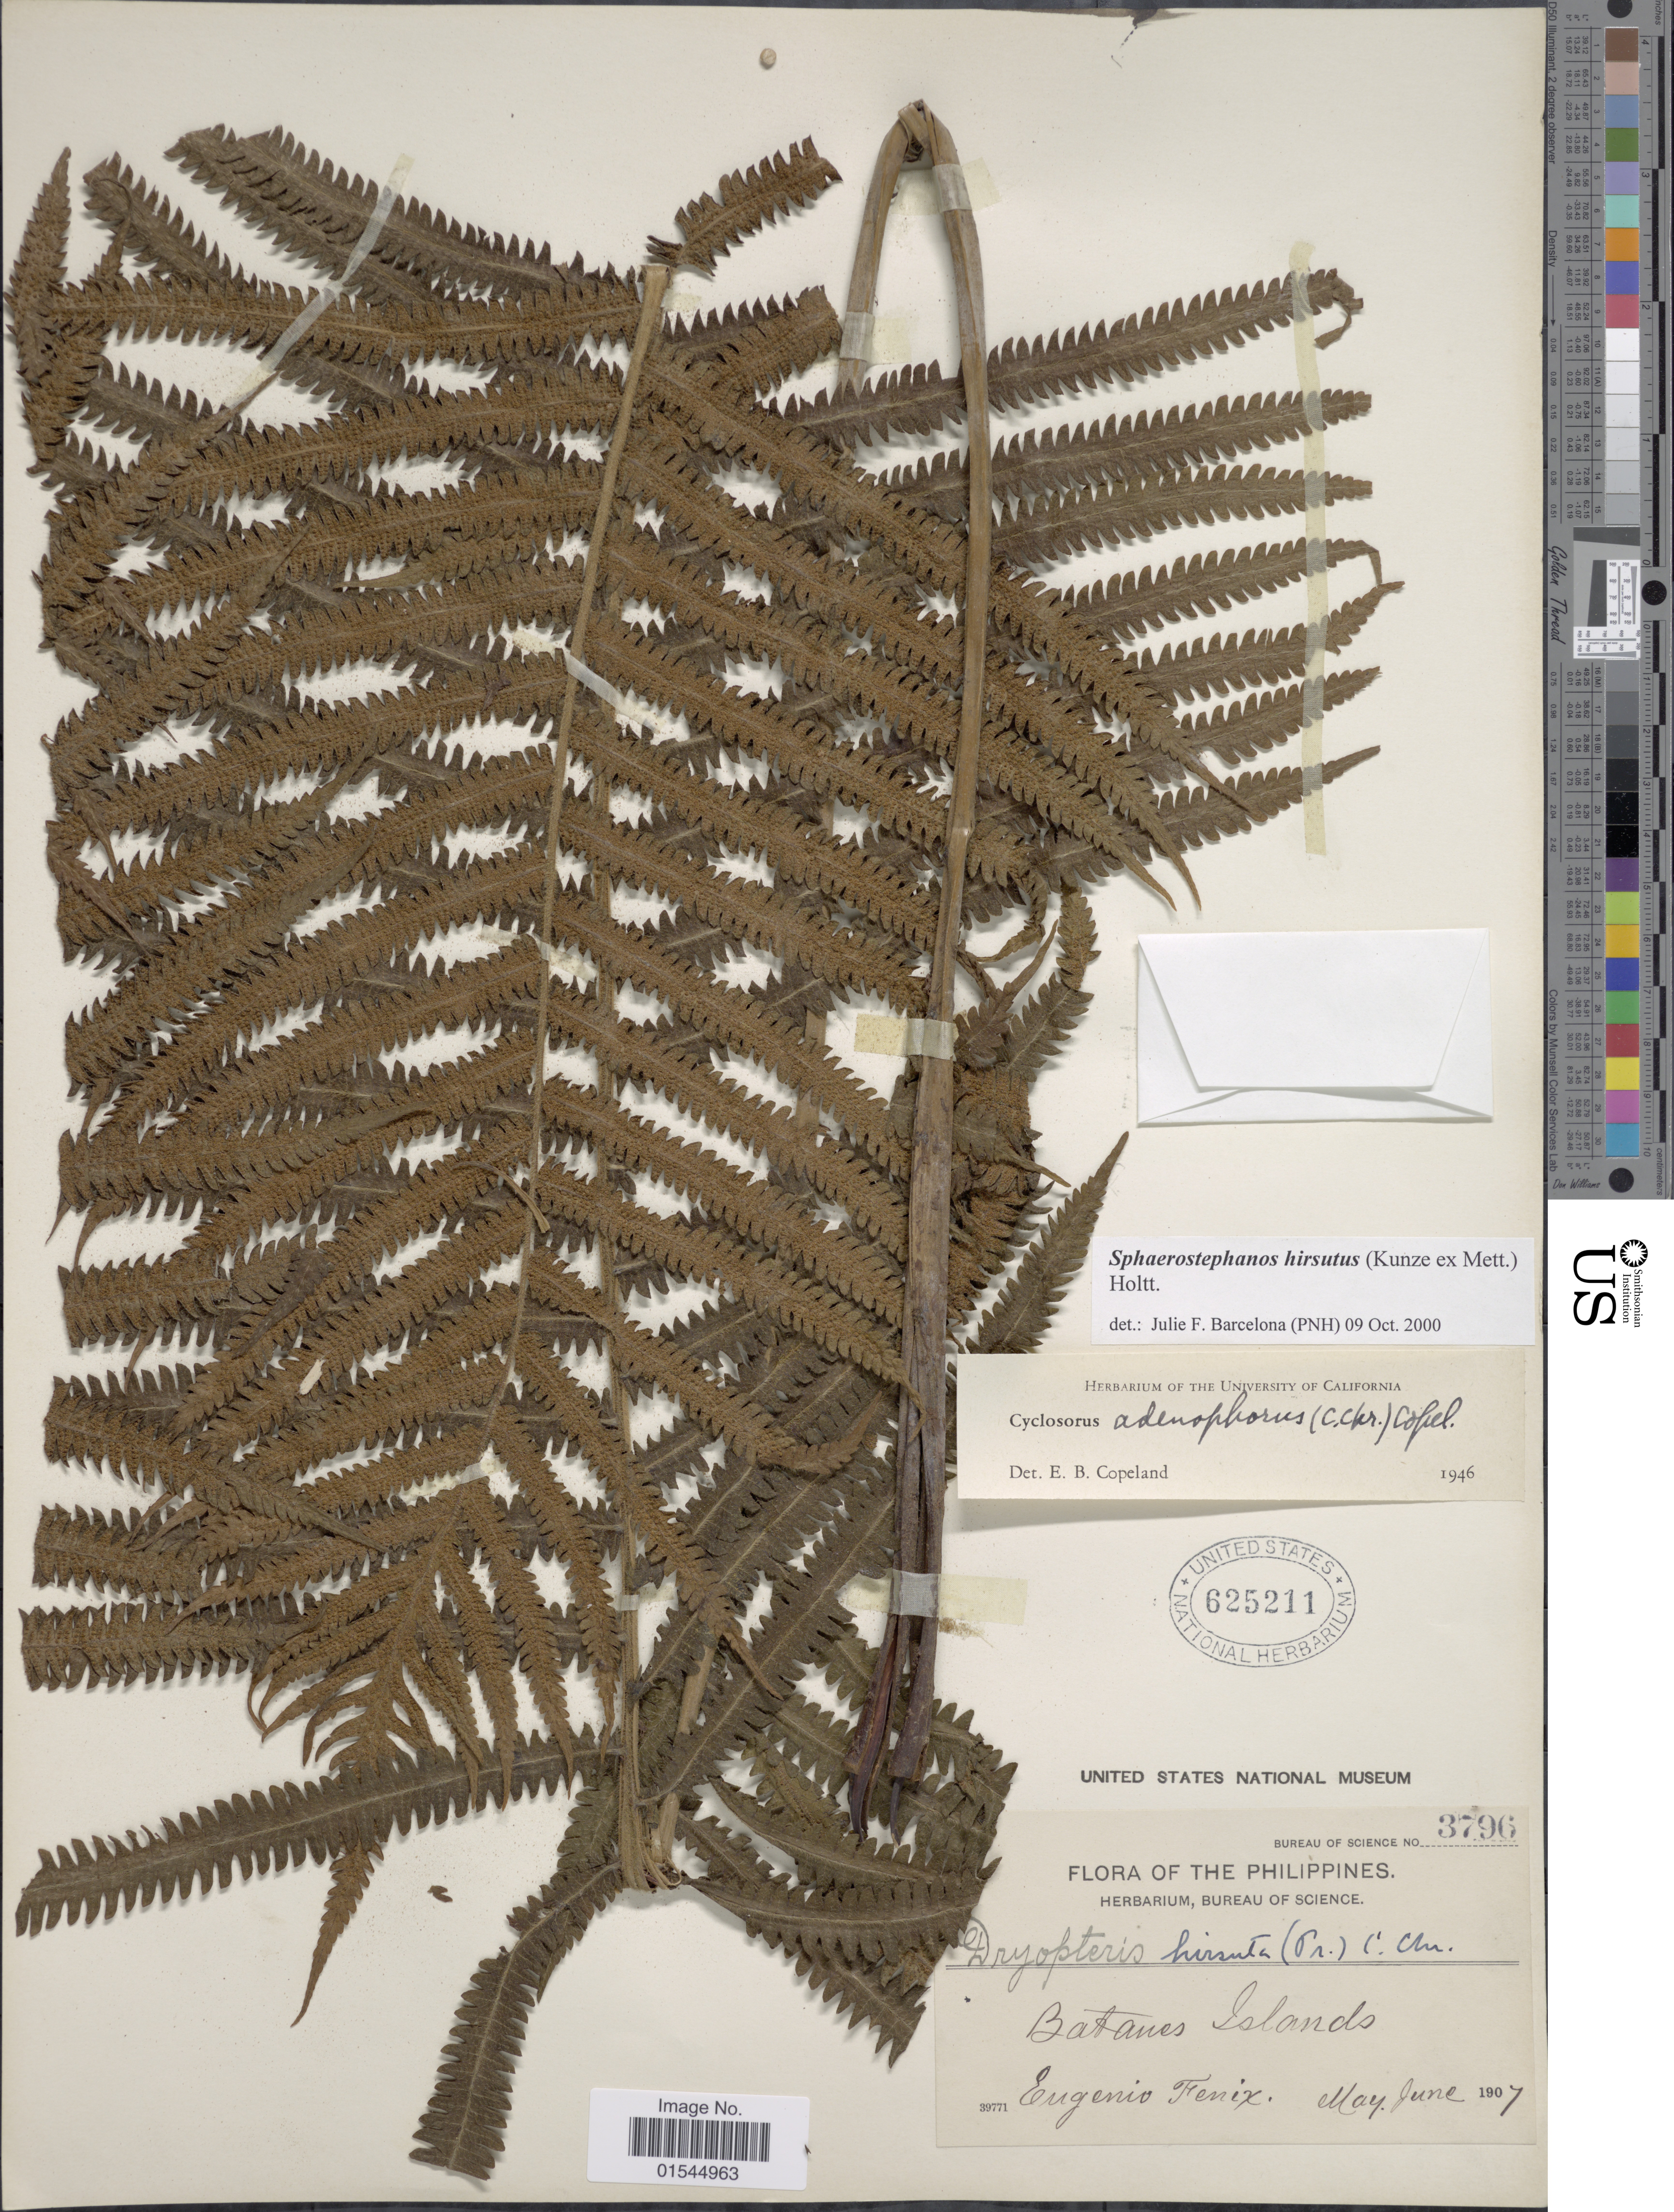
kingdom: Plantae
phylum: Tracheophyta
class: Polypodiopsida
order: Polypodiales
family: Thelypteridaceae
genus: Sphaerostephanos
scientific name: Sphaerostephanos hirsutus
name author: (Kunze ex Mett.) Holttum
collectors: E. Fénix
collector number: Bureau of Science 3796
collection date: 1907-05/1907-06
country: Philippines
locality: Batanes Islands.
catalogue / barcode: US 625211